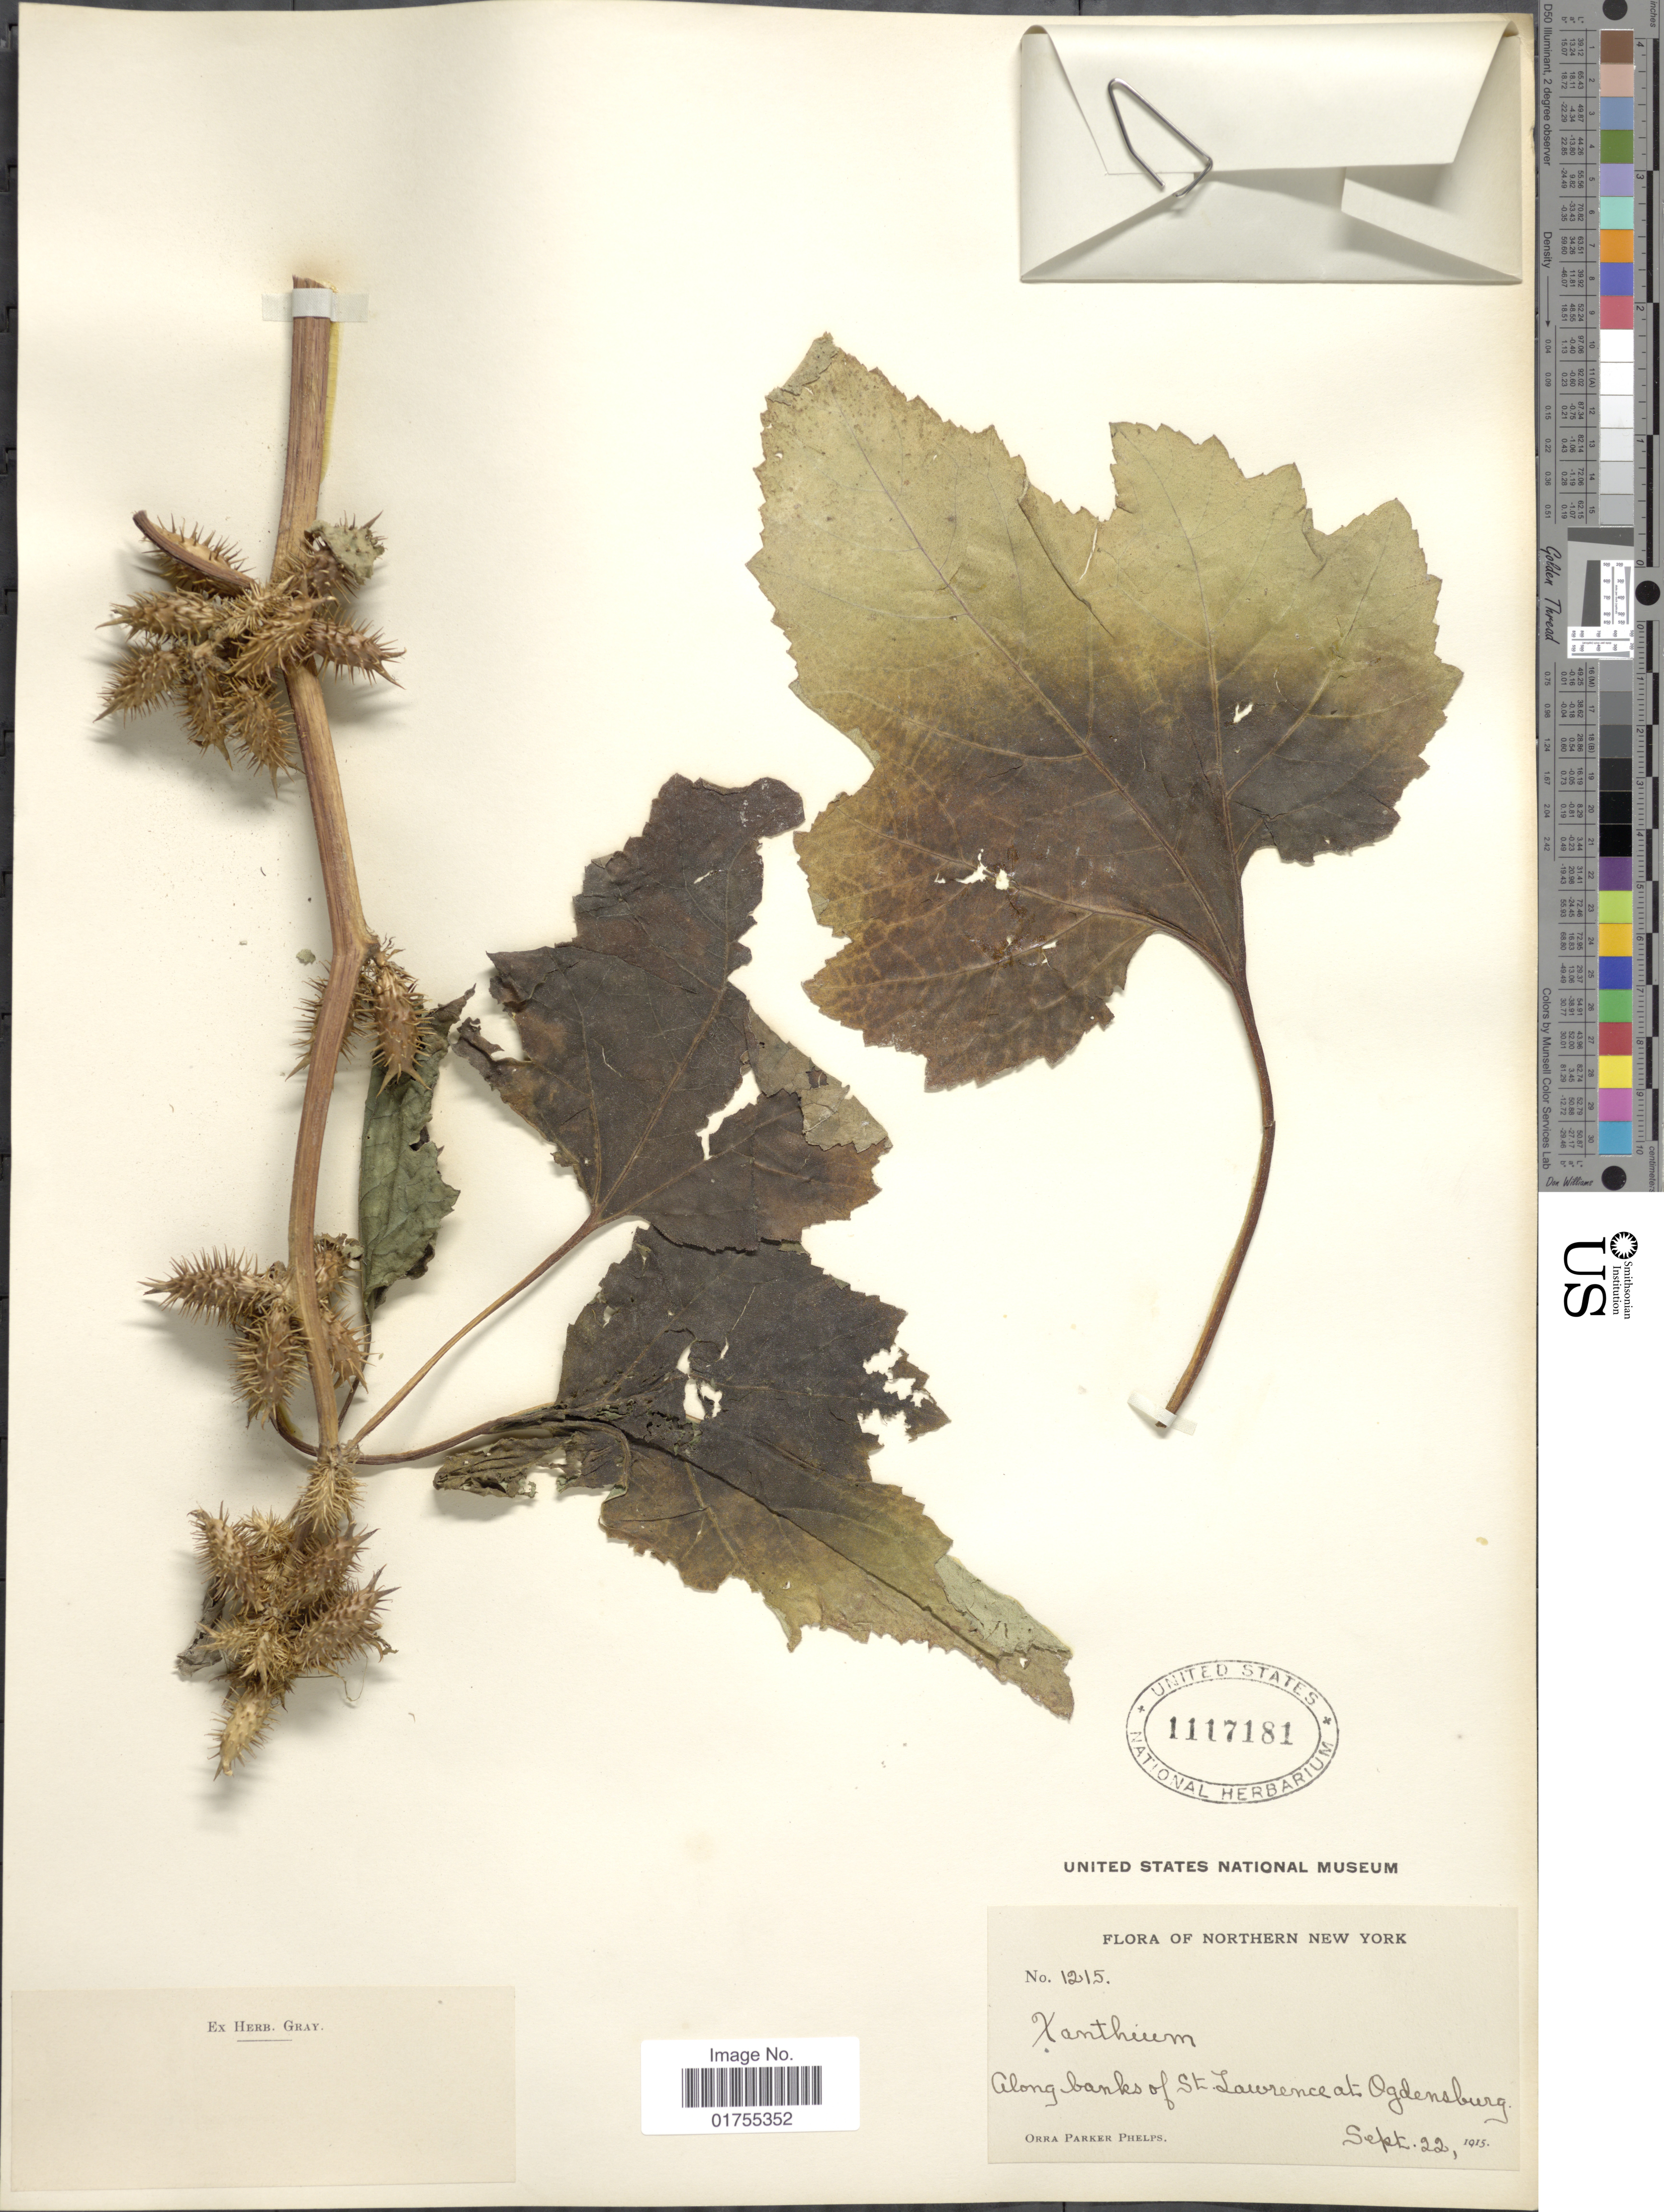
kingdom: Plantae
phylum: Tracheophyta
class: Magnoliopsida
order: Asterales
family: Asteraceae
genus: Xanthium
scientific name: Xanthium strumarium var. glabratum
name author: Mill.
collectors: O. P. Phelps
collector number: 1215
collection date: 1915-09-22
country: United States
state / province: New York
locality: Northern New York, Along banks of St. Lawrence at Ogdensburg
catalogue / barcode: US 1117181